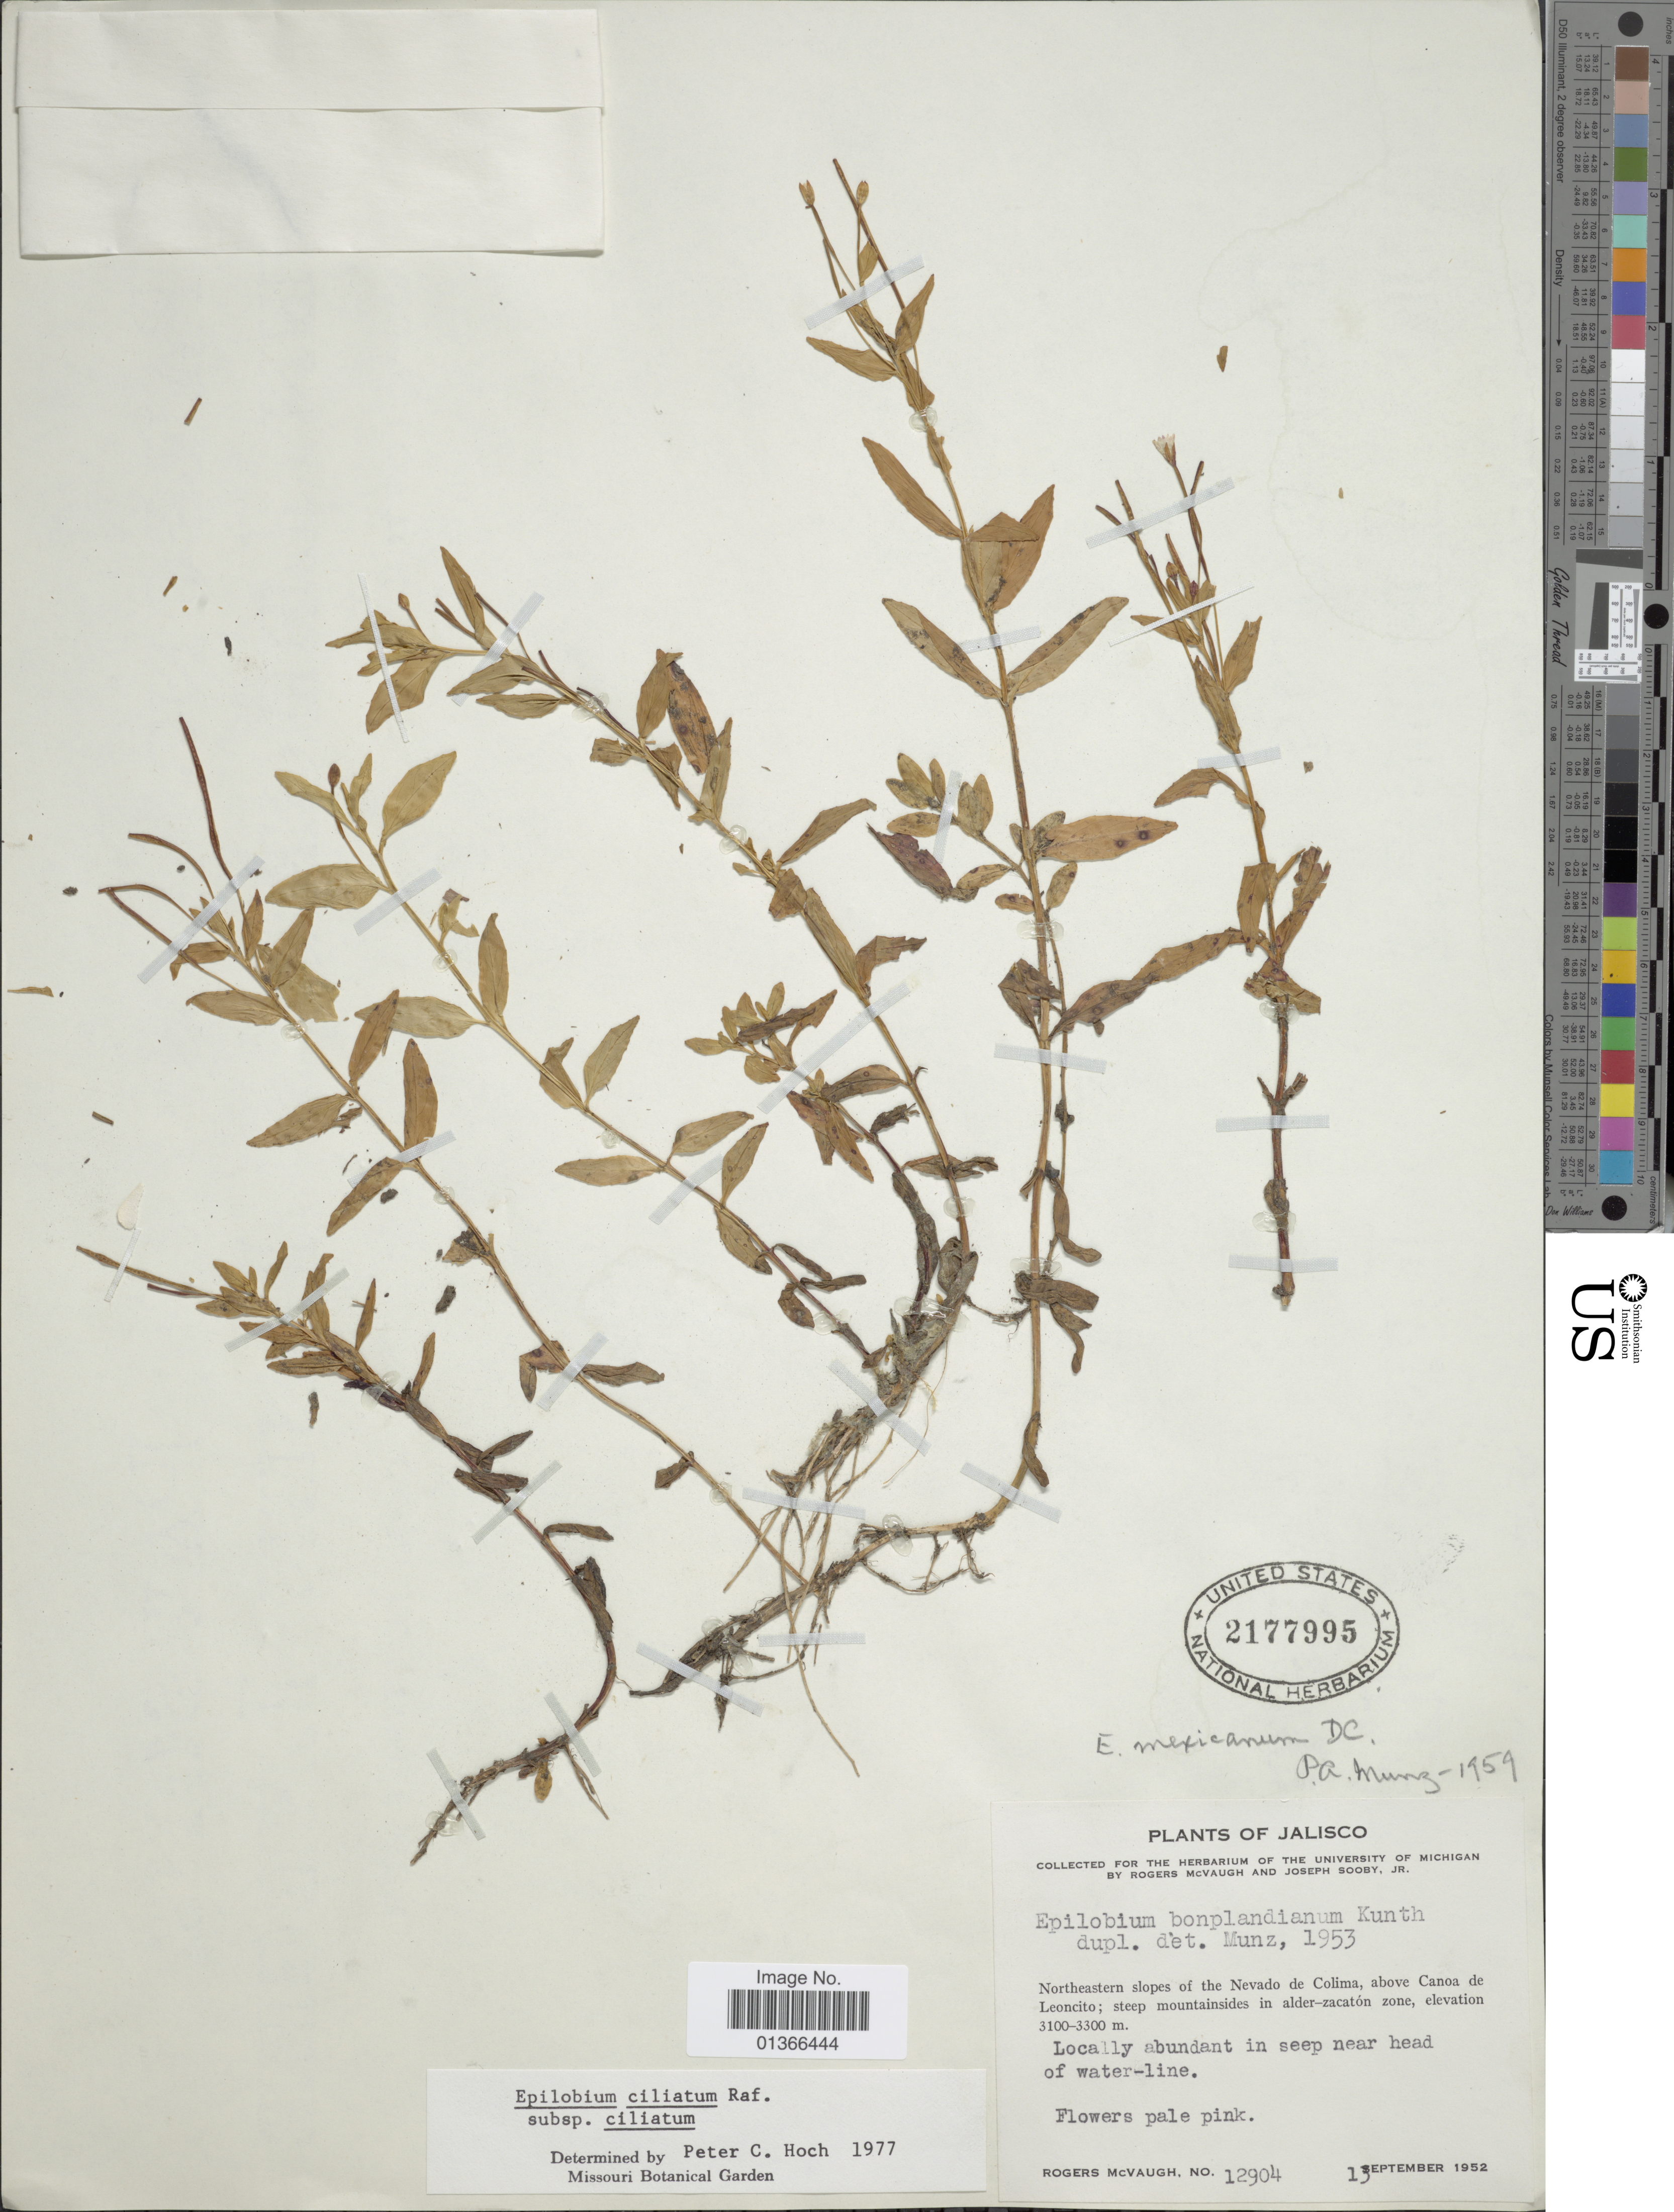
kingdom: Plantae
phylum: Tracheophyta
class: Magnoliopsida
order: Myrtales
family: Onagraceae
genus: Epilobium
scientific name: Epilobium ciliatum subsp. ciliatum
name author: Raf.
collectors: R. McVaugh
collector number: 12904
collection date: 1952-09-13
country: Mexico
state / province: Jalisco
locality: Northeastern slopes of the Nevado de Colima, above Canoa de Leoncito.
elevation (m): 3100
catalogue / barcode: US 2177995